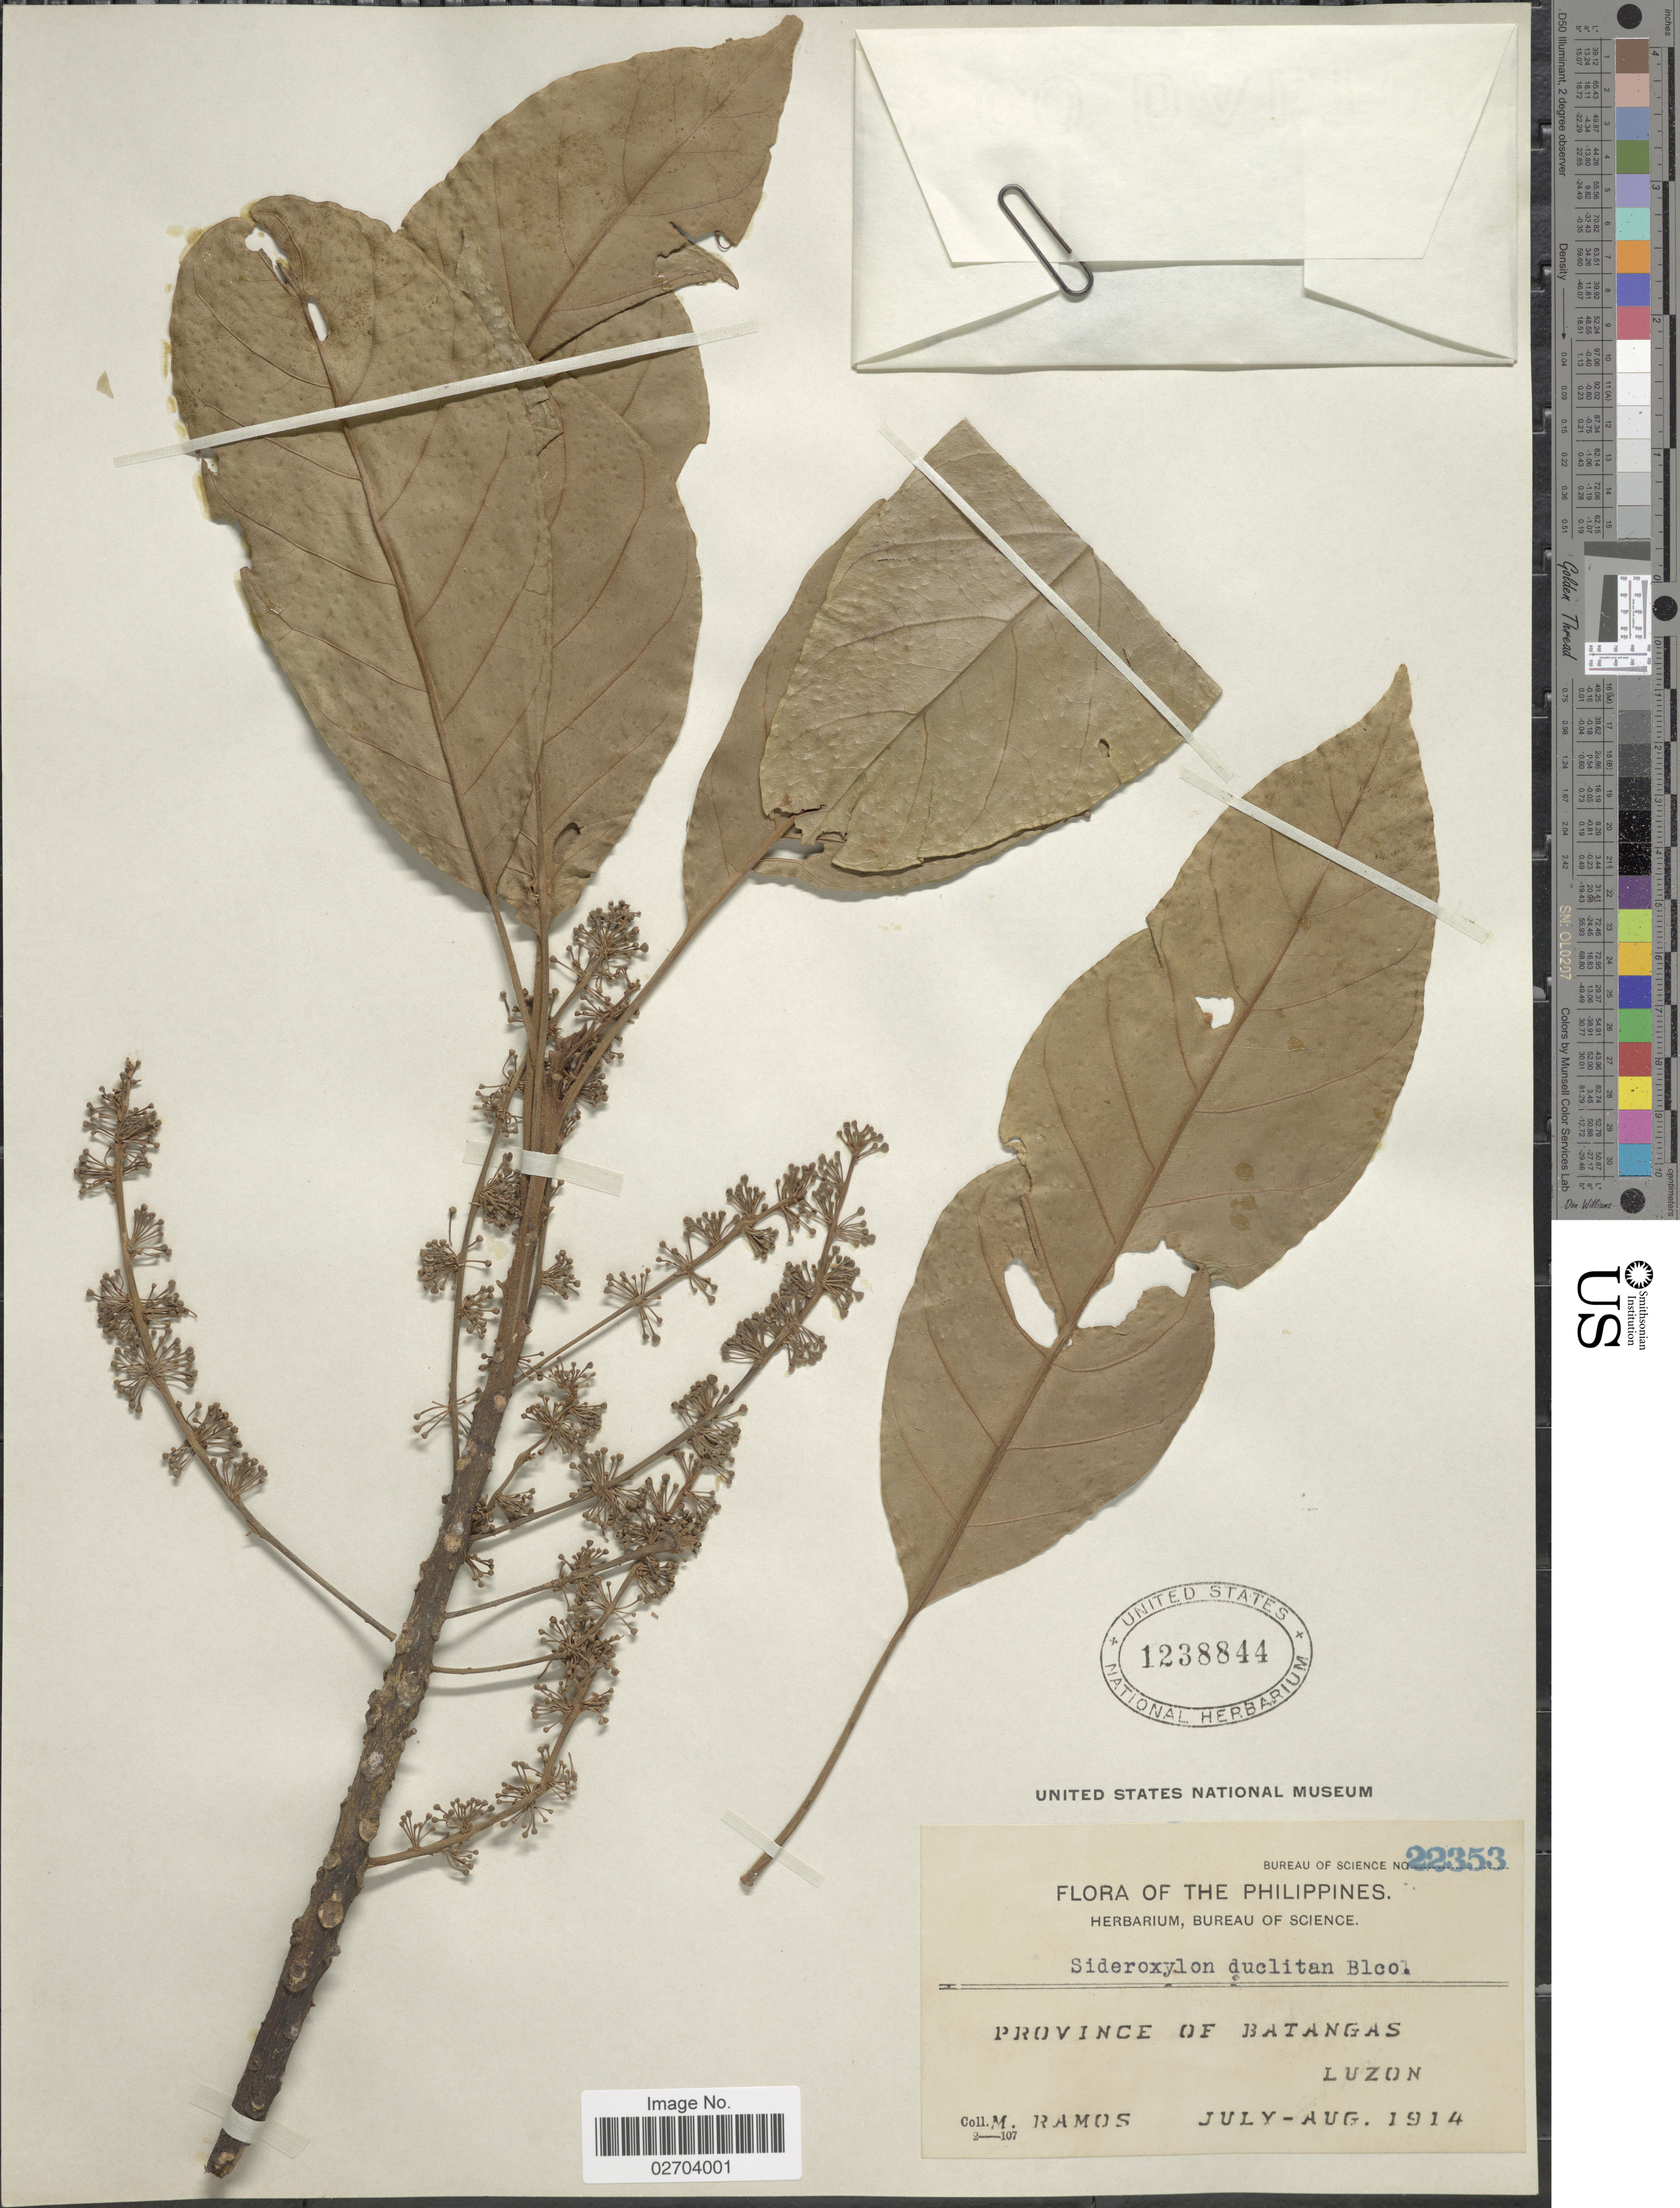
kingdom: Plantae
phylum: Tracheophyta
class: Magnoliopsida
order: Ericales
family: Sapotaceae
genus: Sideroxylon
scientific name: Sideroxylon duclitan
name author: Blanco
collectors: M. Ramos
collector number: Bureau of Science 22353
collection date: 1914-07/1914-08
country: Philippines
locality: Province of Batangas, Luzon.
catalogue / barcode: US 1238844